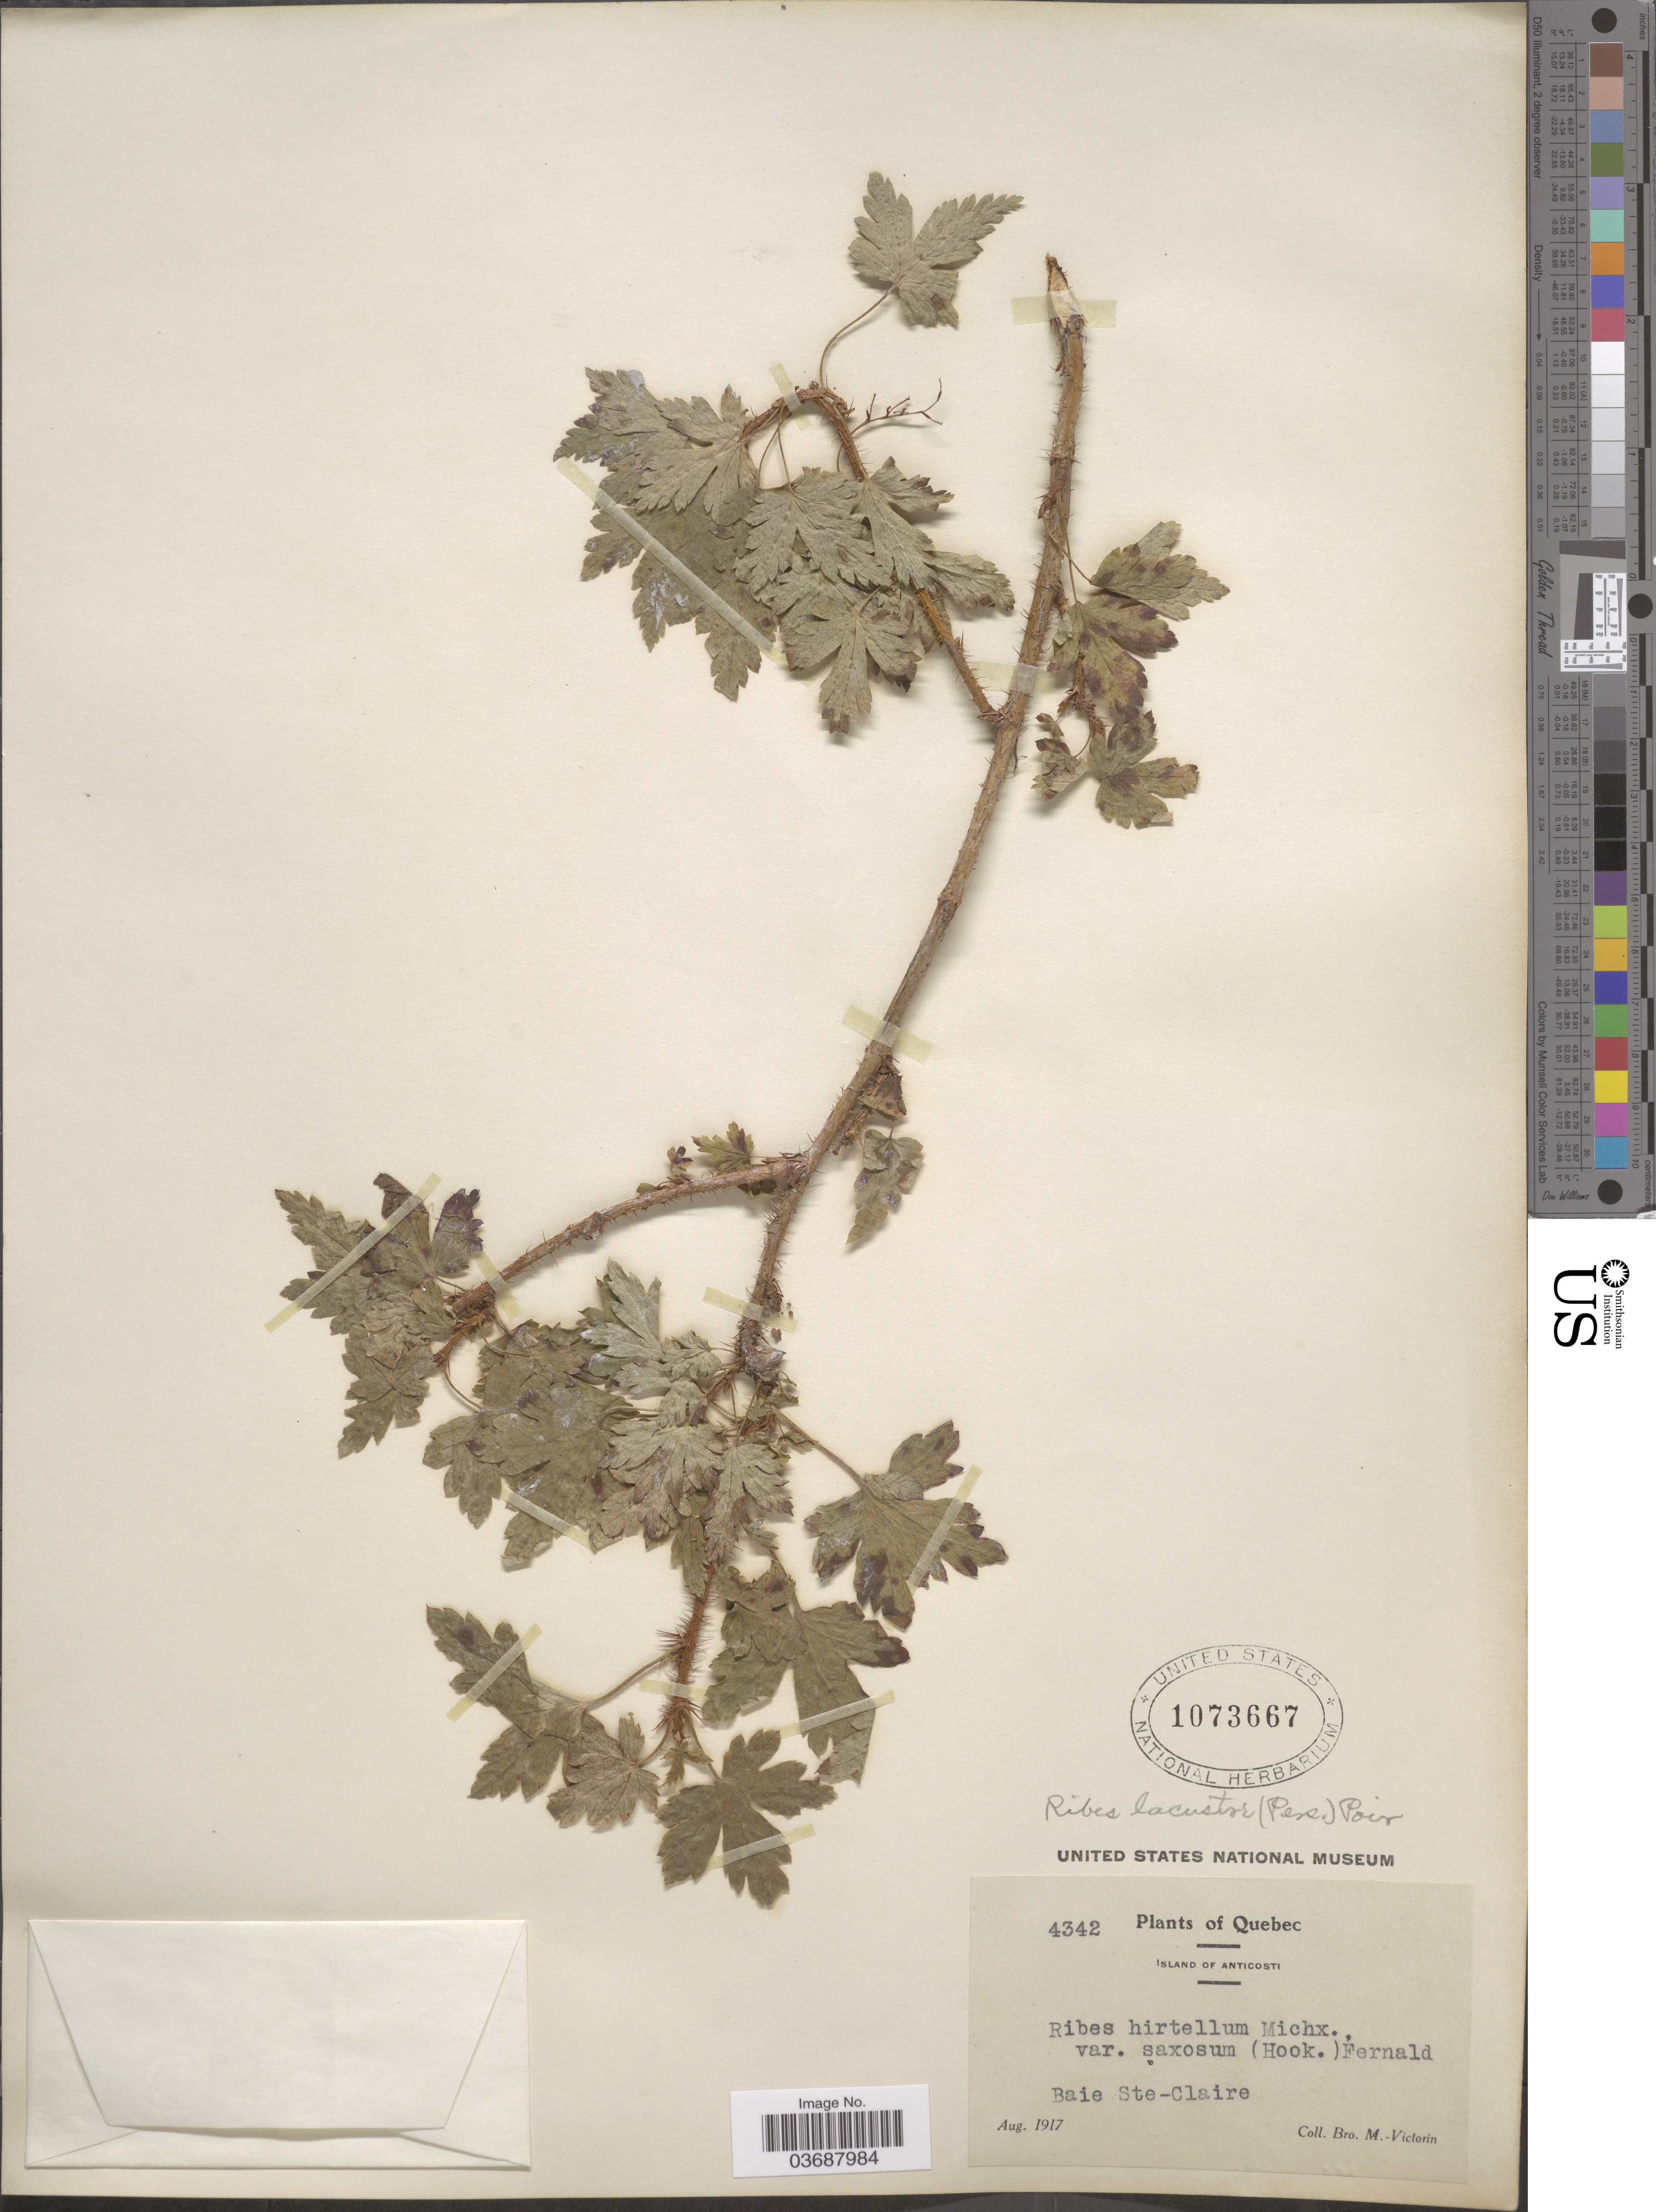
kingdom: Plantae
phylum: Tracheophyta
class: Magnoliopsida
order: Saxifragales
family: Grossulariaceae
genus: Ribes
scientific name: Ribes lacustre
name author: (Pers.) Poir.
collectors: Fr. Marie-Victorin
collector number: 4342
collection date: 1917-08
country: Canada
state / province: Quebec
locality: Island of Anticosti. Baie Ste-Claire.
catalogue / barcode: US 1073667